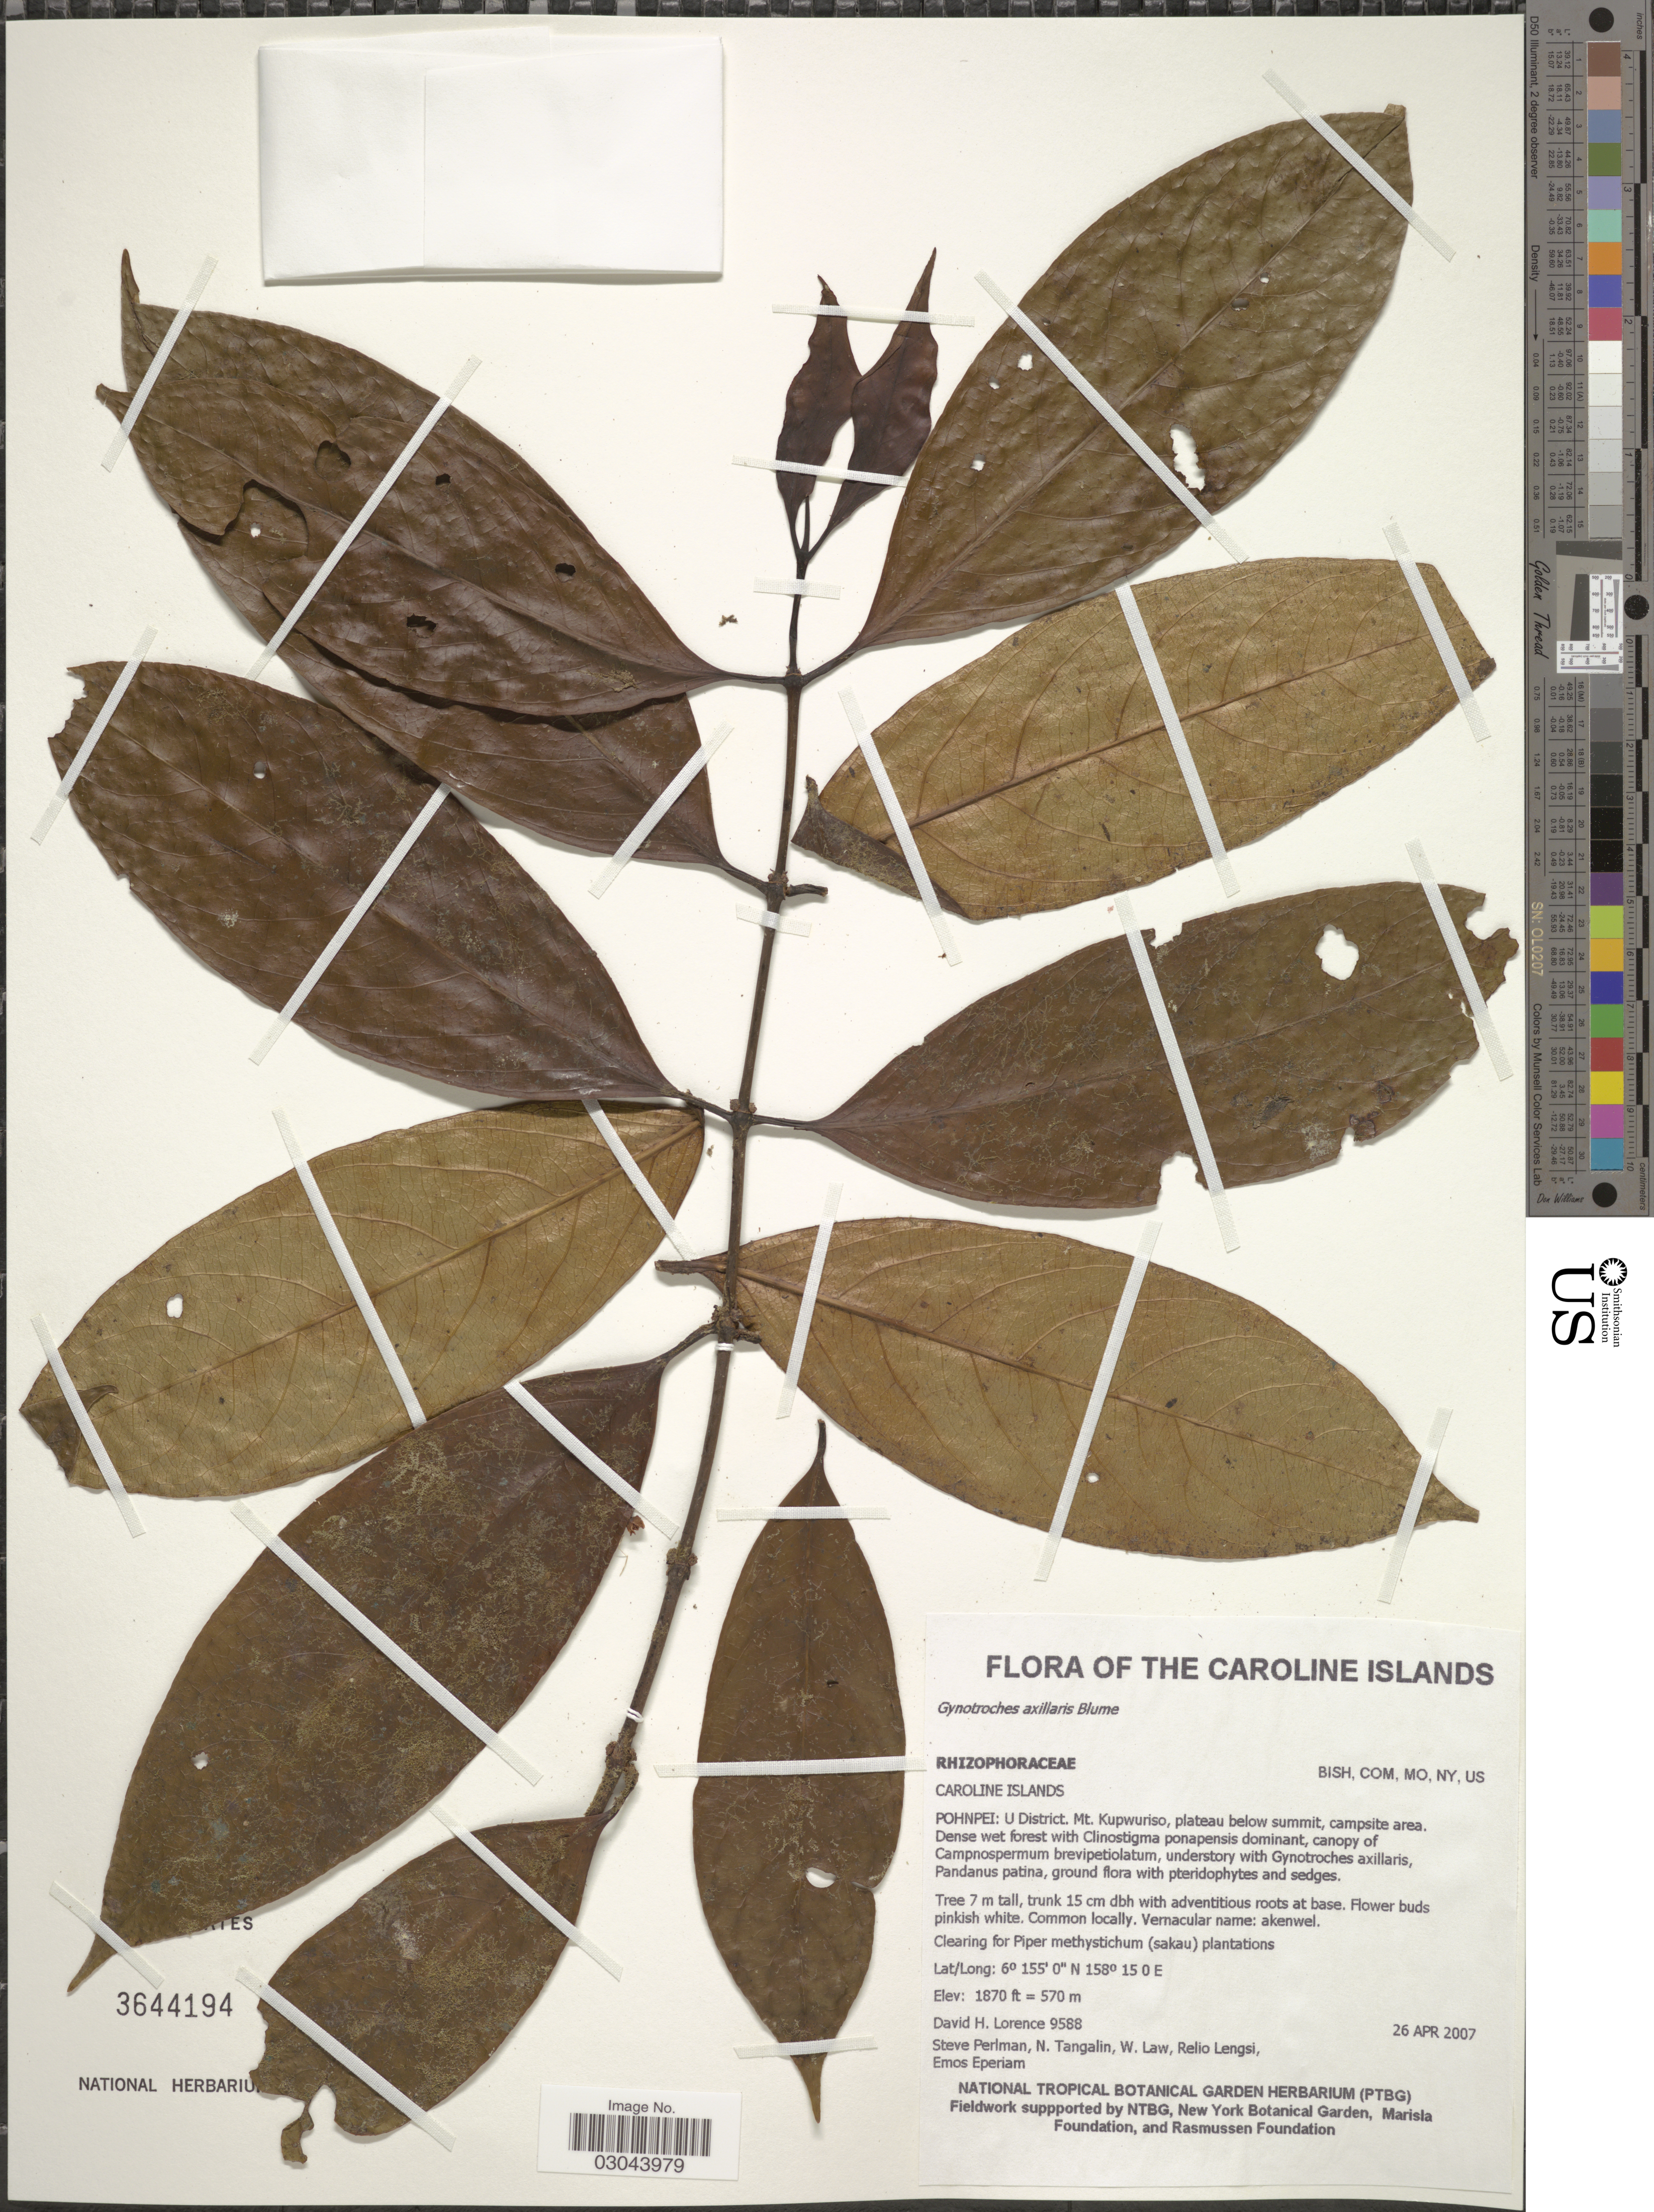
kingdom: Plantae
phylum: Tracheophyta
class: Magnoliopsida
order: Malpighiales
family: Rhizophoraceae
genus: Gynotroches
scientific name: Gynotroches axillaris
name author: Blume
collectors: D. Lorence, S. Perlman, N. Tangalin, W. Law & et al.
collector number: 9588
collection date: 2007-04-26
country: Micronesia, Federated States of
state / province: Pohnpei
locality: Caroline Islands. U District. Mt. Kupwuriso, plateau below summit, campsite area.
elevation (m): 570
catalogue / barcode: US 3644194